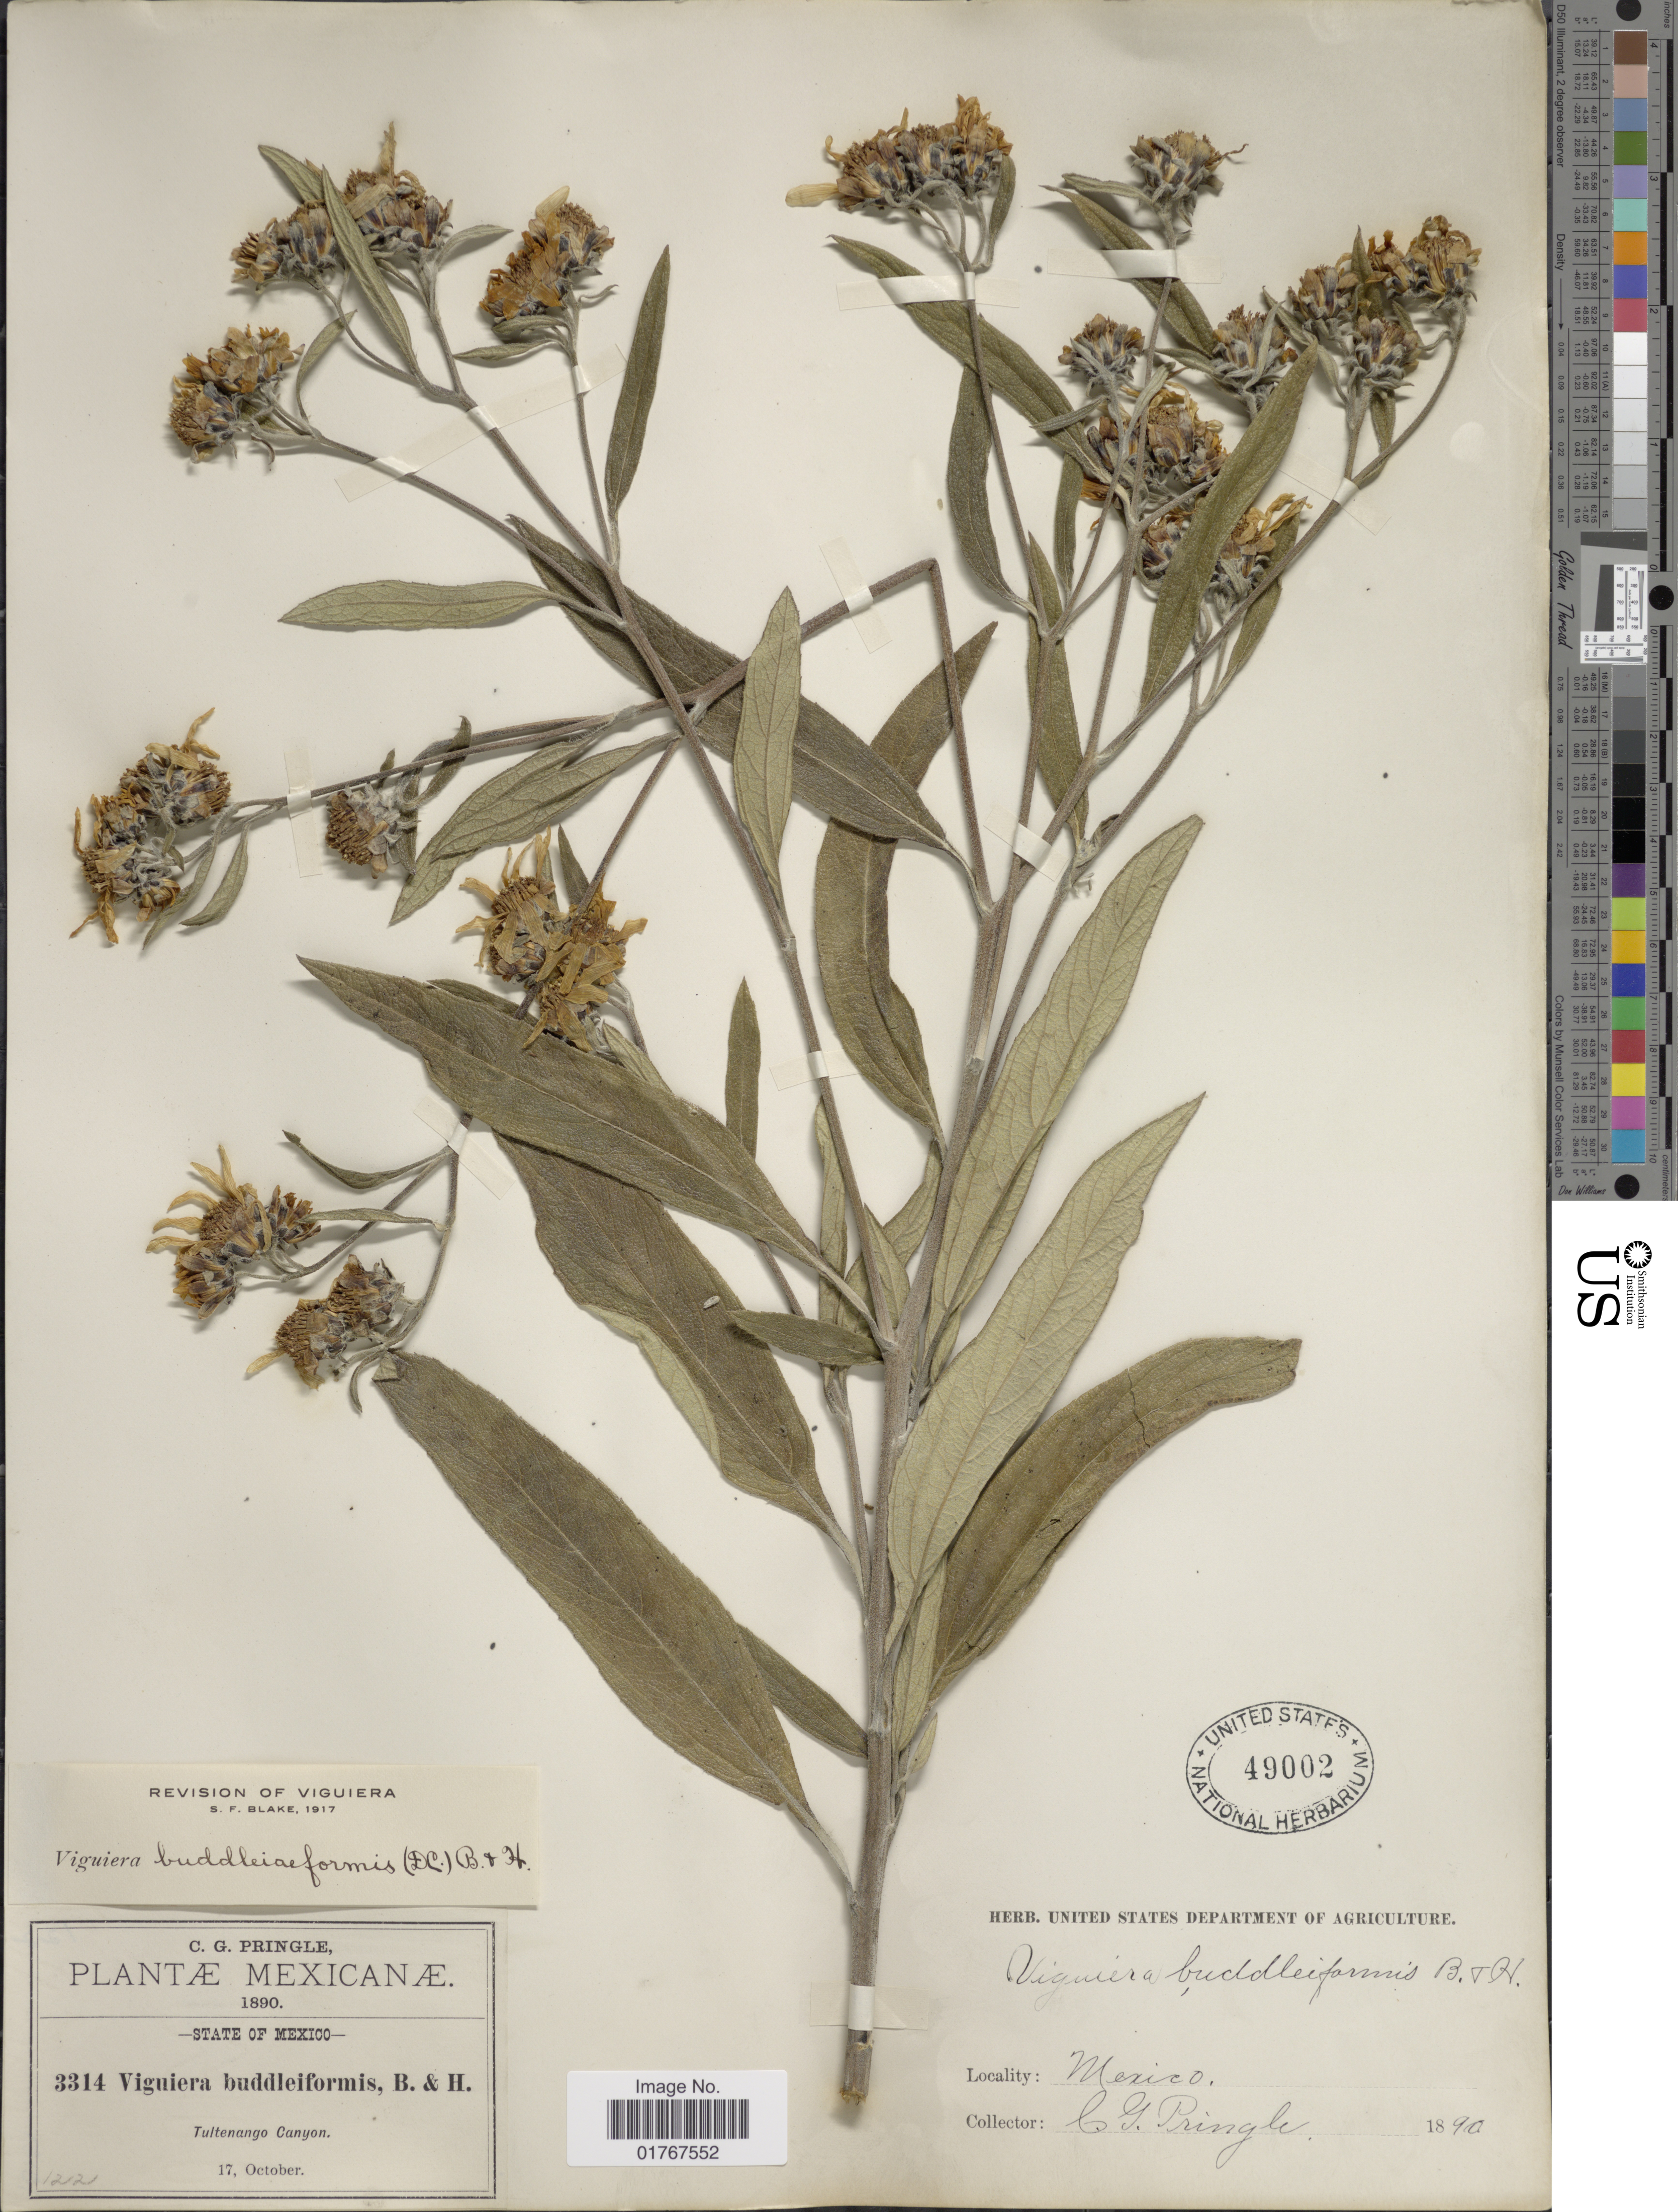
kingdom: Plantae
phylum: Tracheophyta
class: Magnoliopsida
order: Asterales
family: Asteraceae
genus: Viguiera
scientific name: Viguiera buddleiaformis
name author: (DC.) Benth. & Hook.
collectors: C. G. Pringle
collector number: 3314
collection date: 1890-10-17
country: Mexico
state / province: México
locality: Tultenango Canyon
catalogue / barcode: US 49002